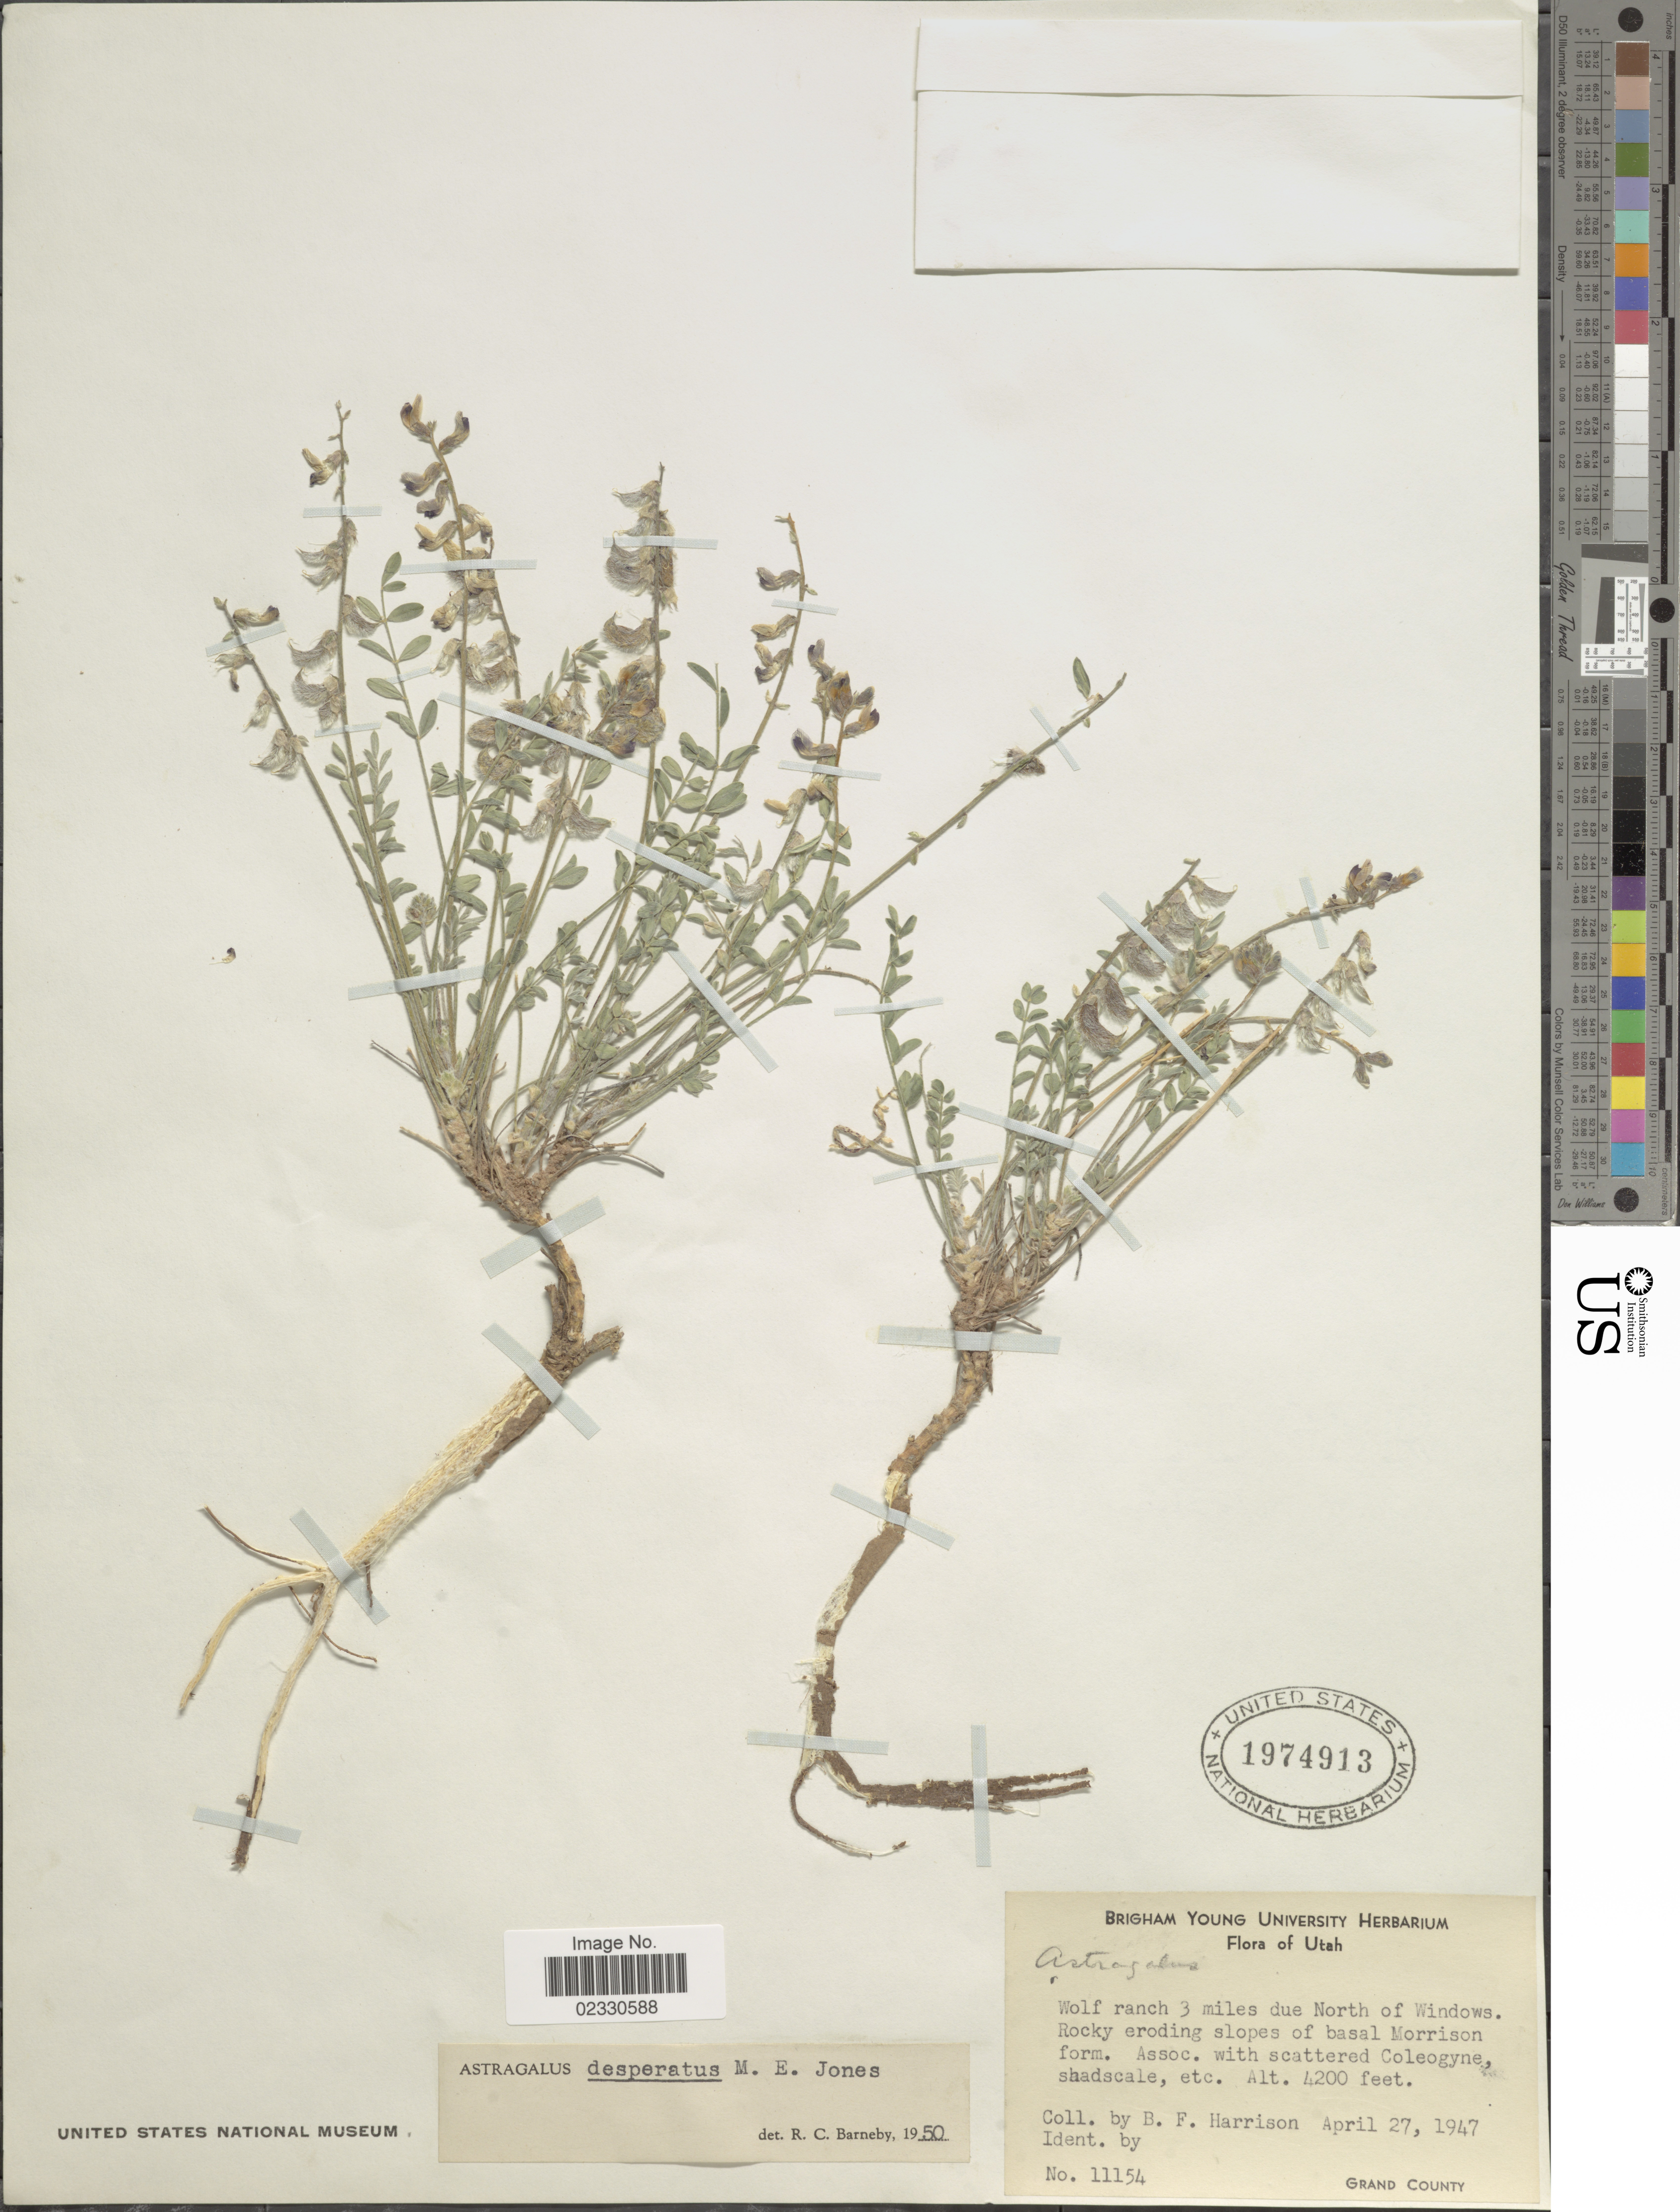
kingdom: Plantae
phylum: Tracheophyta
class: Magnoliopsida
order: Fabales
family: Fabaceae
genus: Astragalus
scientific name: Astragalus desperatus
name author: M.E. Jones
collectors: B. F. Harrison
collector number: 11154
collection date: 1947-04-27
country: United States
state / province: Utah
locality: Wolf Ranch 3 miles due North of Windows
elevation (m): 1280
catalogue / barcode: US 1974913